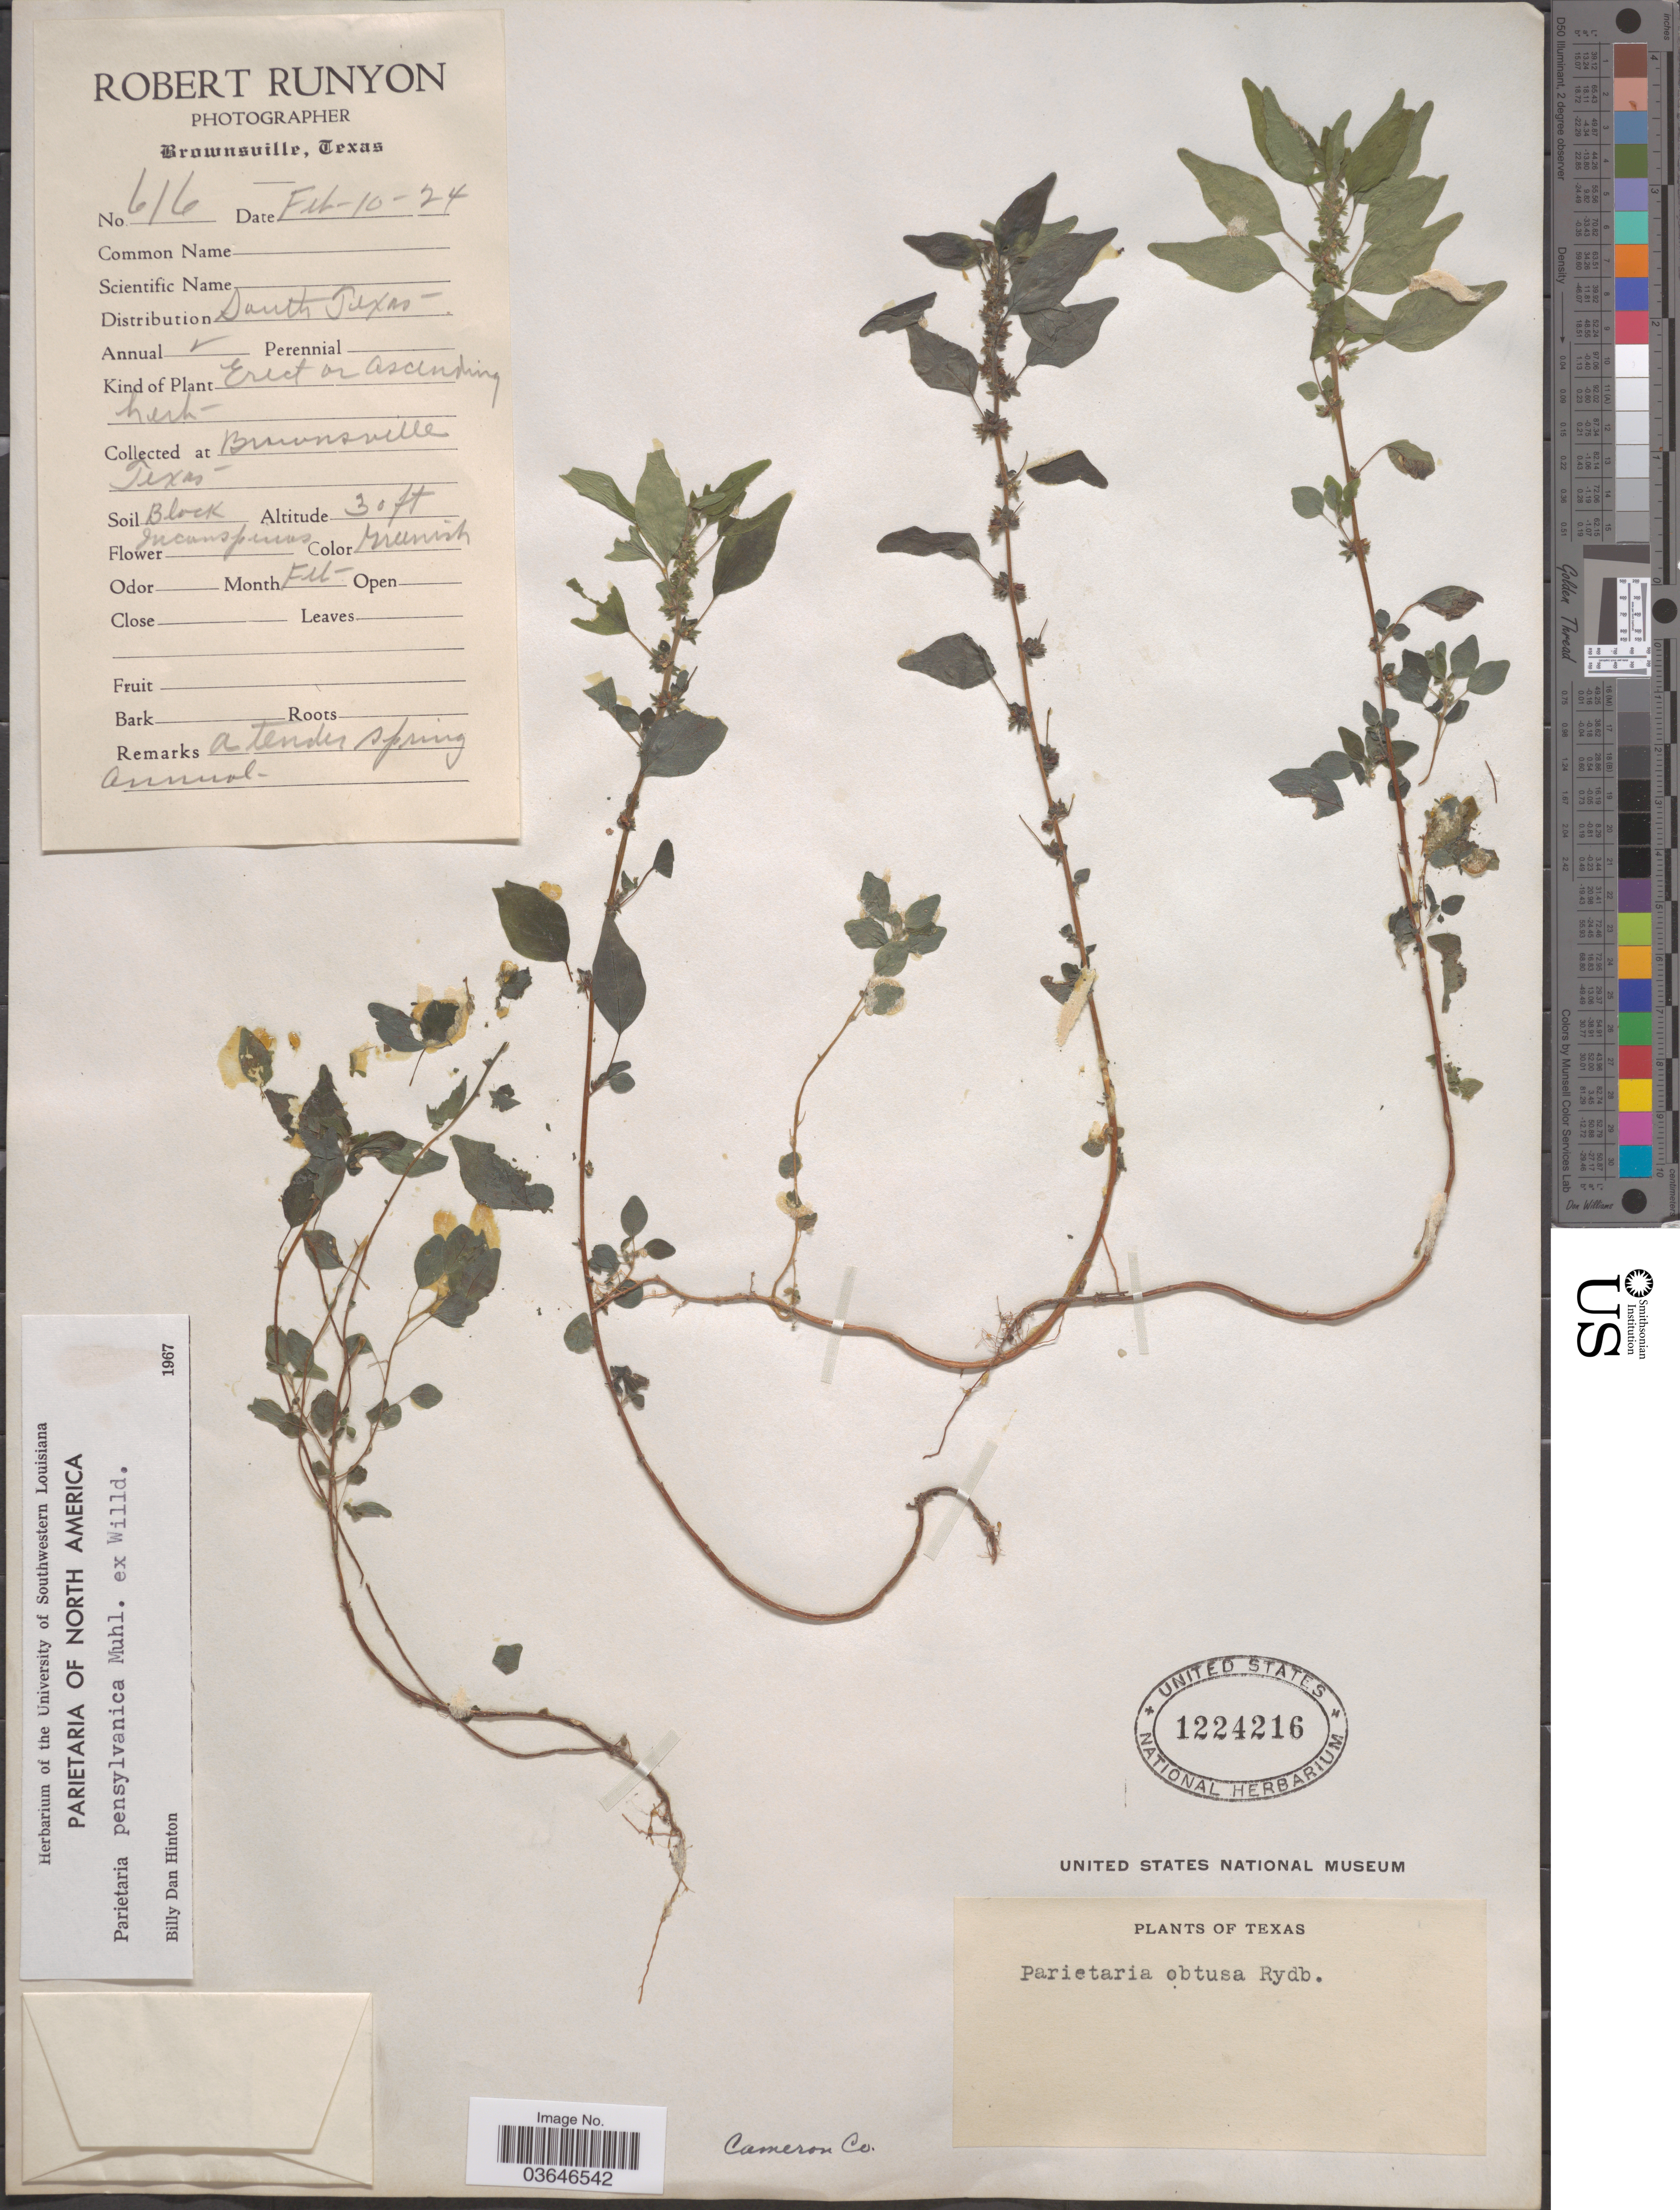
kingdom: Plantae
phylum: Tracheophyta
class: Magnoliopsida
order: Rosales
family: Urticaceae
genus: Parietaria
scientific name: Parietaria pensylvanica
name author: Muhl. ex Willd.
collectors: R. Runyon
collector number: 616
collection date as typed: Transcribed d/m/y: 10/2/24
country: United States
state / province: Texas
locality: Brownsville.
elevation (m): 9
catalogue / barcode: US 1224216